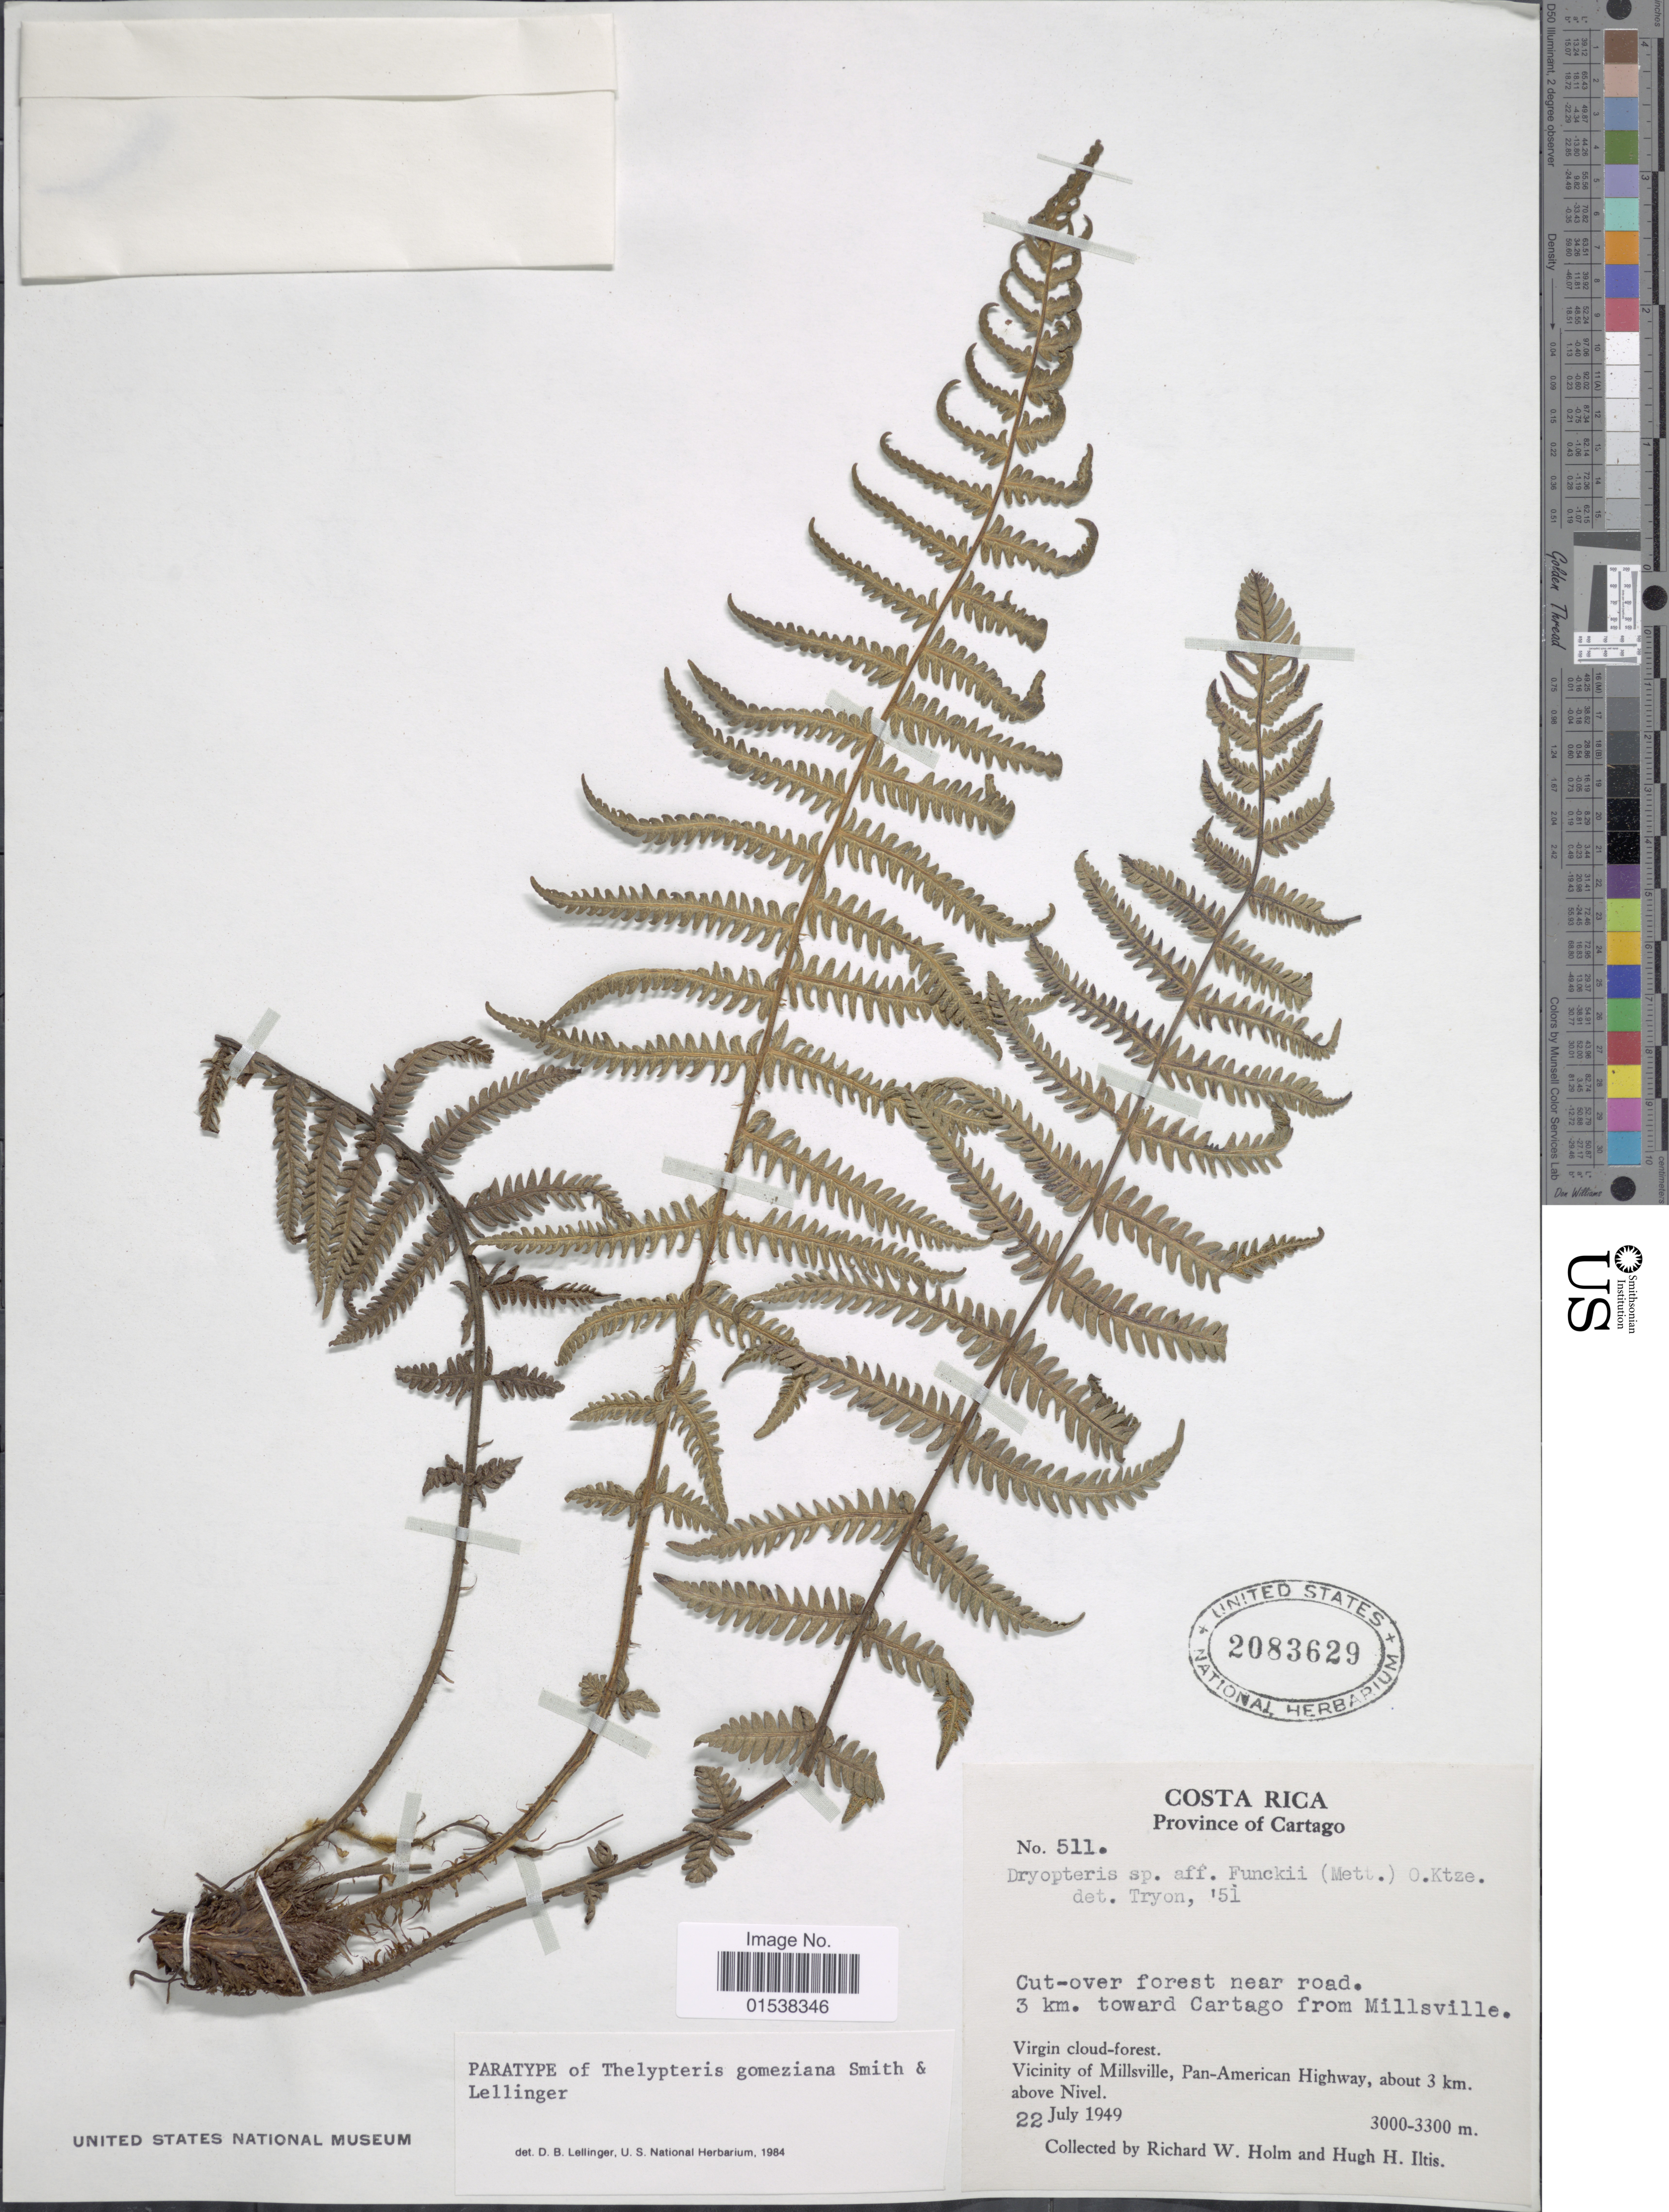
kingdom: Plantae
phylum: Tracheophyta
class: Polypodiopsida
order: Polypodiales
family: Thelypteridaceae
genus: Amauropelta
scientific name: Amauropelta gomeziana (A.R. Sm. & Lellinger) comb. nov., ined. 2015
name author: (A.R. Sm. & Lellinger)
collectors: R. W. Holm & H. H. Iltis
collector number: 511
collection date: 1949-07-22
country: Costa Rica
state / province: Cartago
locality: Province of Cartago, near road 3 km toward Cartago from Millsville, Virgin cloud-forest, vicinity of millsville, Pan-American Highway, about 3 km above Nivel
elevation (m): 3000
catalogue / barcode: US 2083629